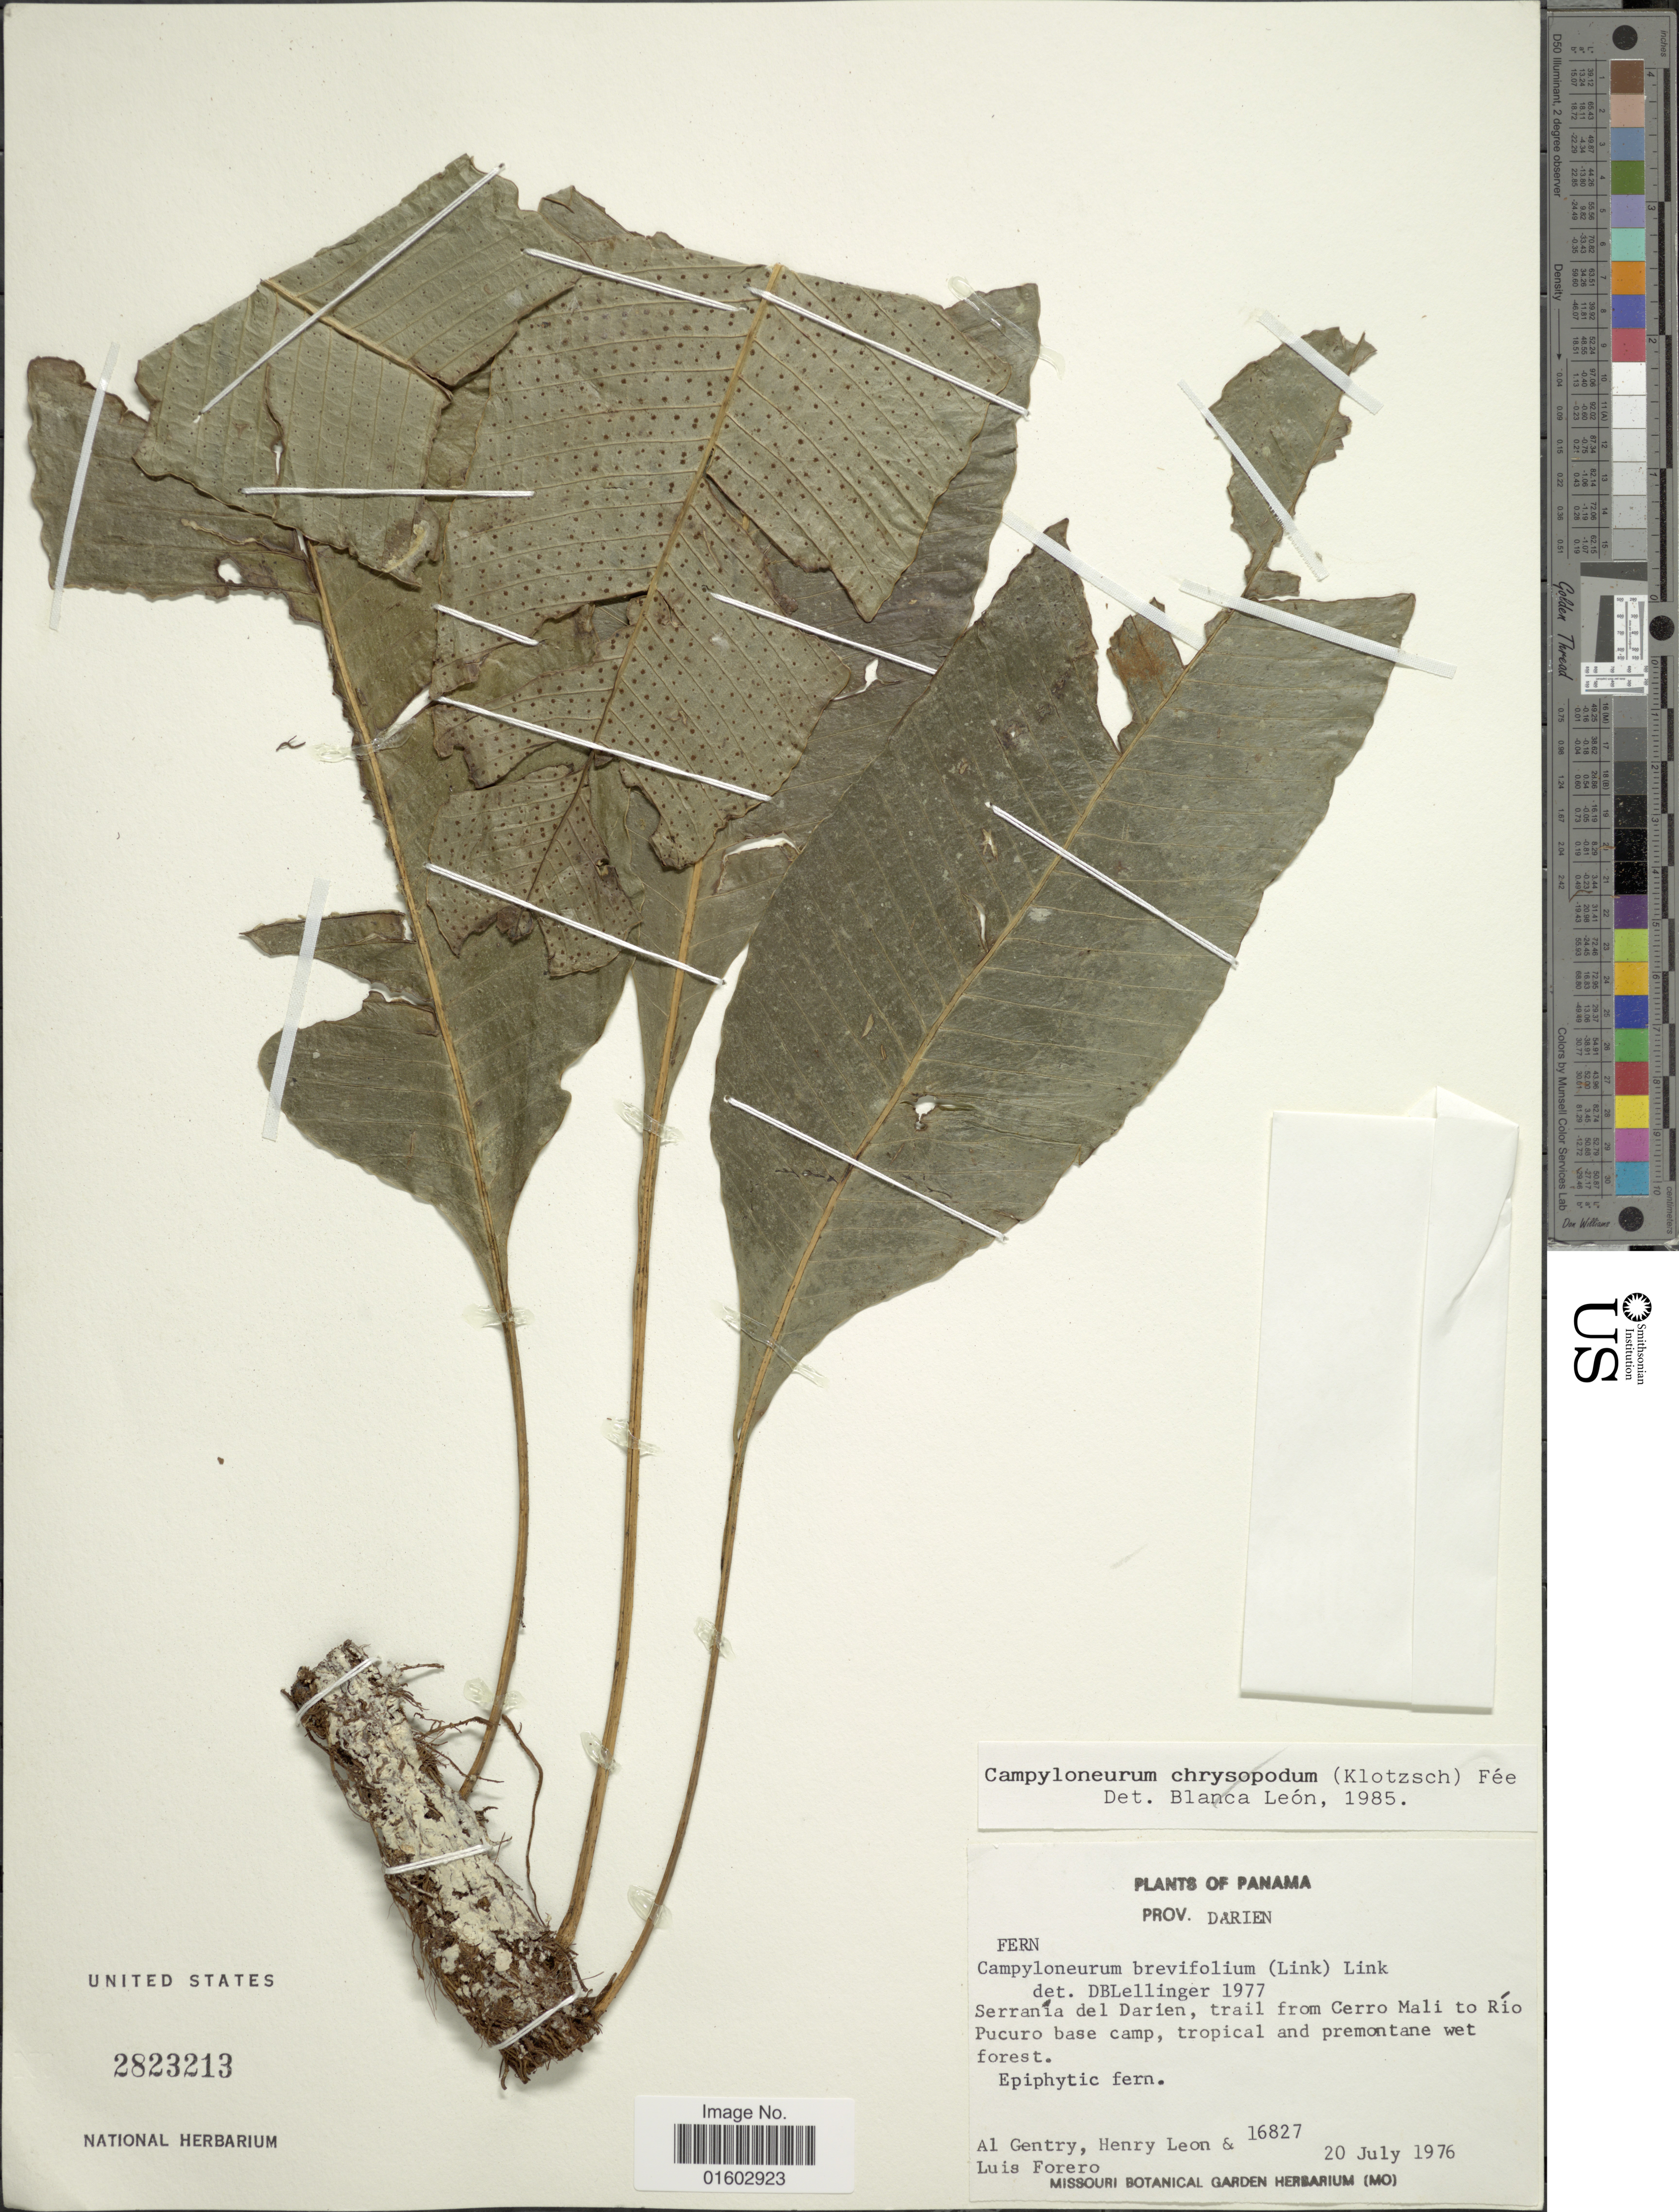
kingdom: Plantae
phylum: Tracheophyta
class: Polypodiopsida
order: Polypodiales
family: Polypodiaceae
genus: Campyloneurum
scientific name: Campyloneurum coarctatum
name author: (Kunze) Fée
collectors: A. H. Gentry, Henry Leon & L. Forero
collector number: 16827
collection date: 1976-07-20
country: Panama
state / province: Darién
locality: Prov. Darien. Serrania del Darien, trail from mali to Rio Pucuro base camp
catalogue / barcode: US 2823213